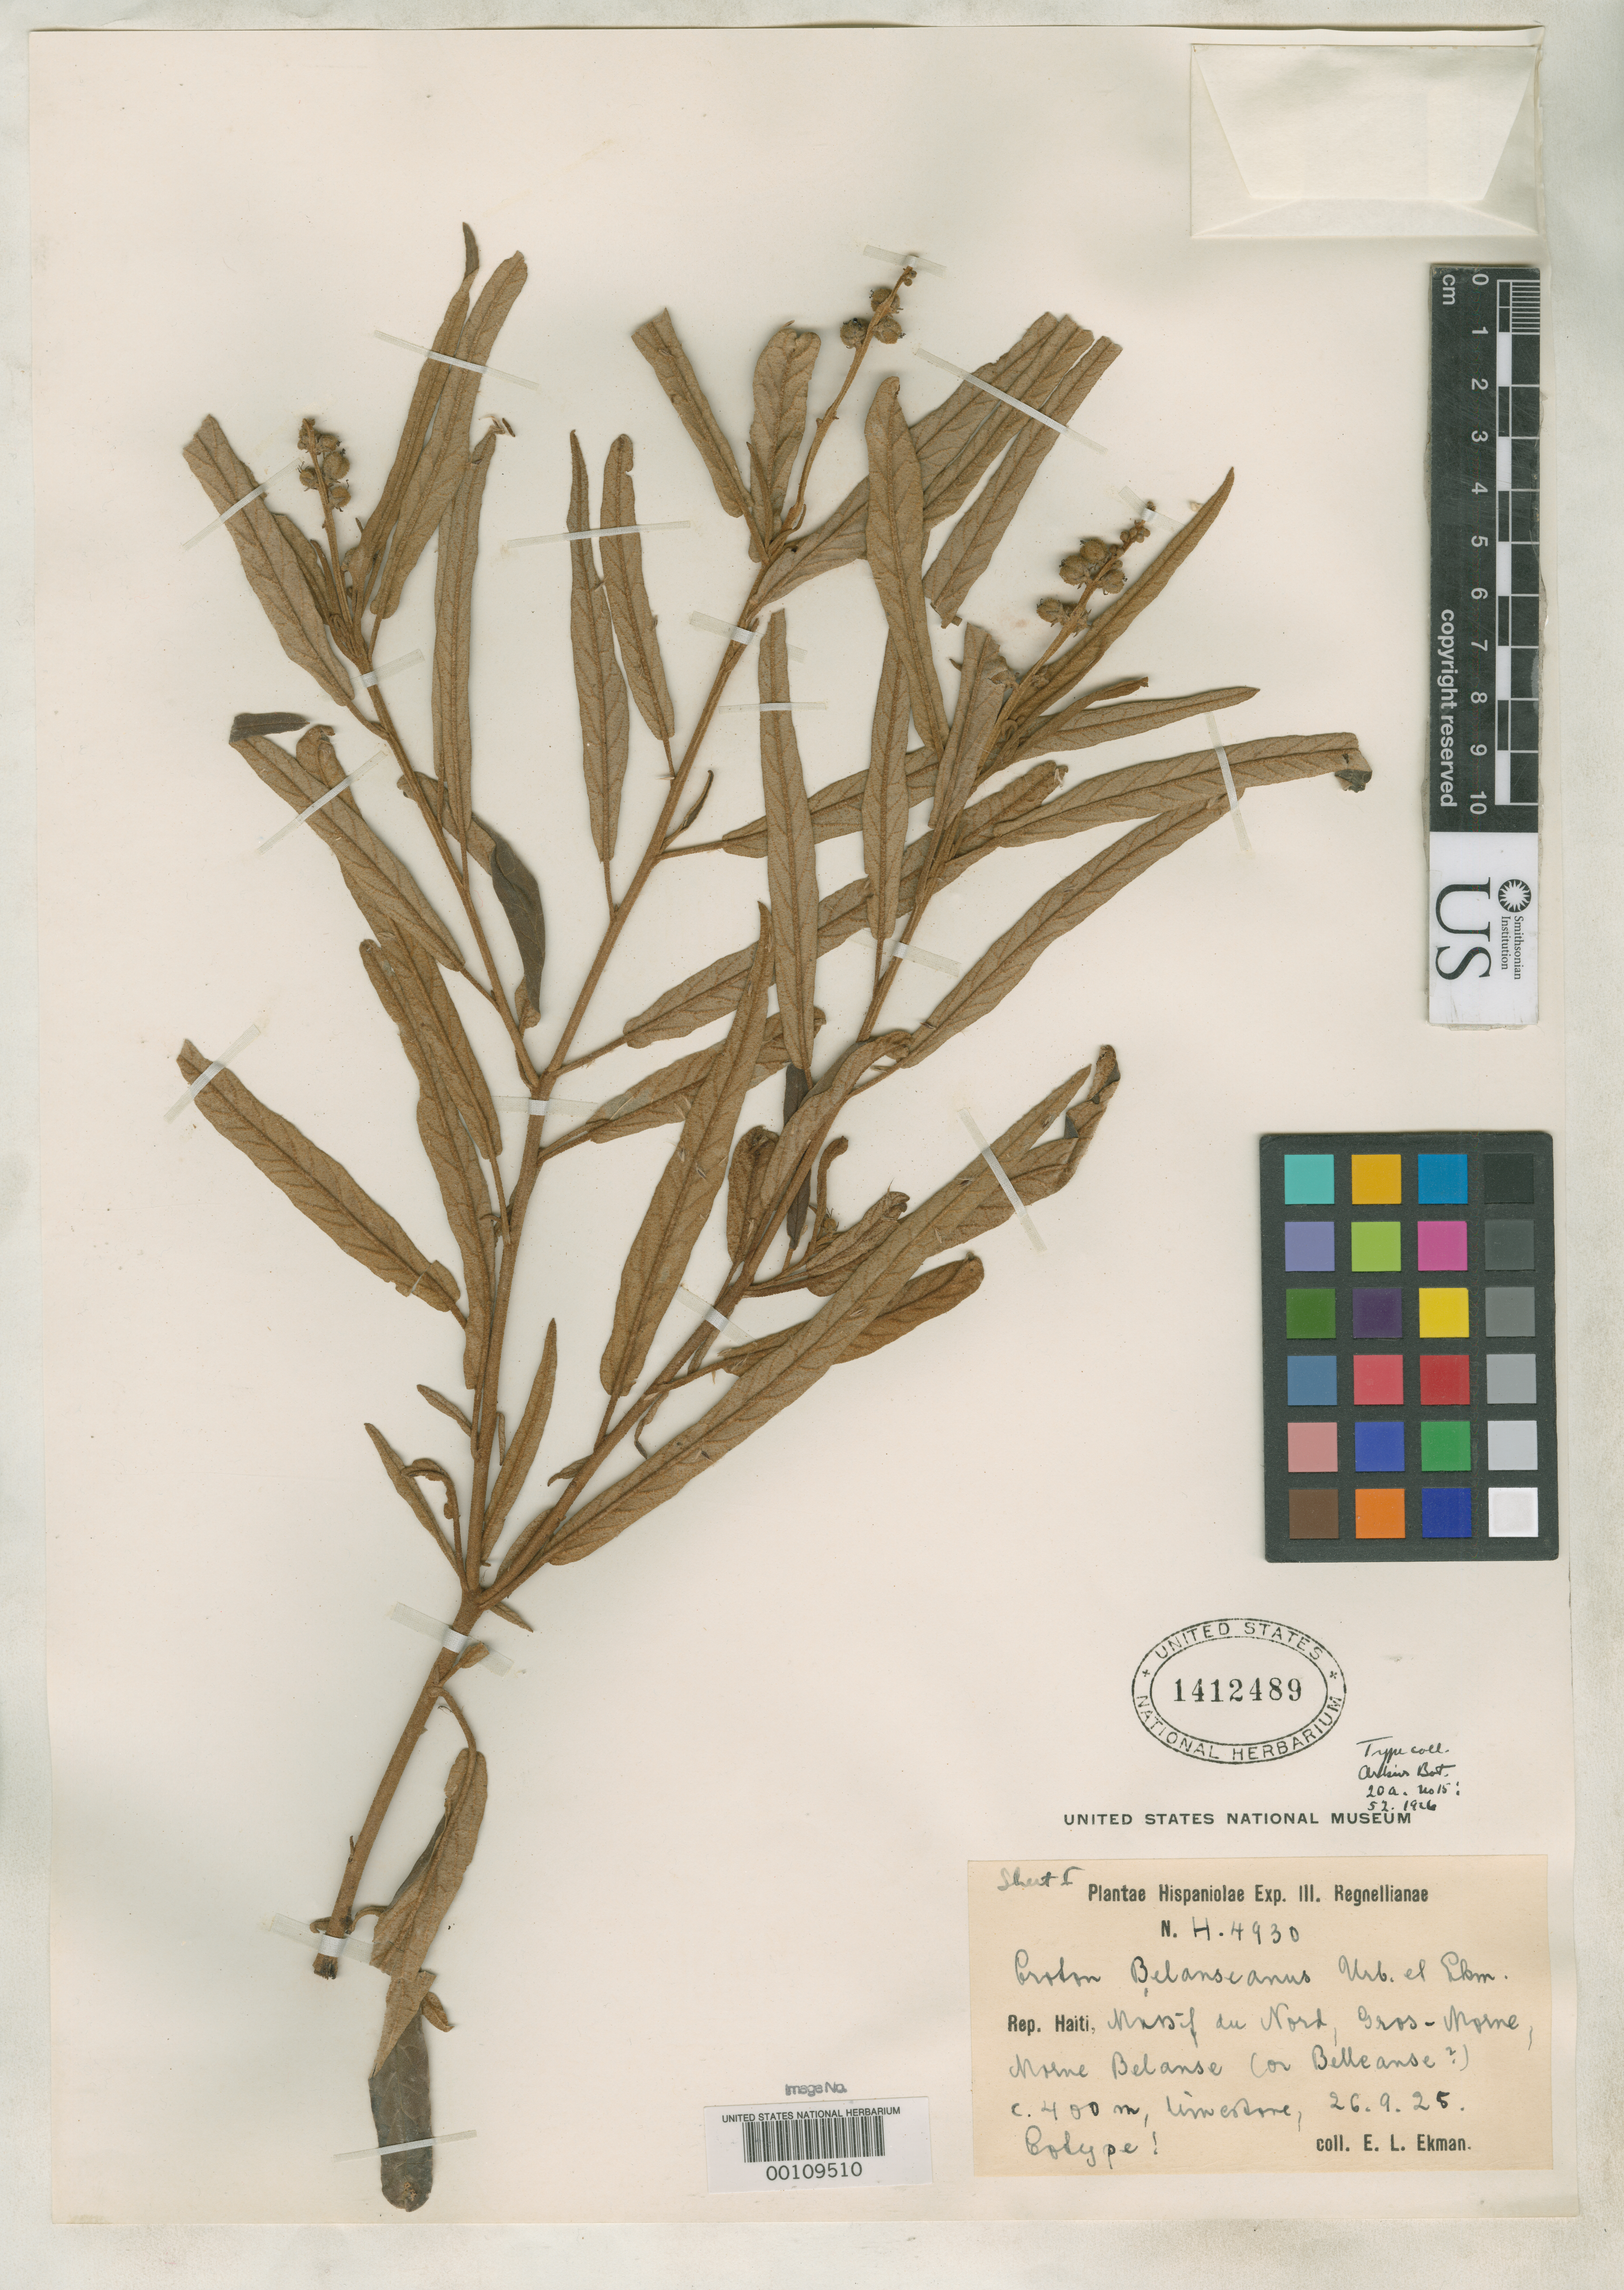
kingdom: Plantae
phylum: Tracheophyta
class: Magnoliopsida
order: Malpighiales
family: Euphorbiaceae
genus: Croton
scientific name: Croton belanseanus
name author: Urb. & Ekman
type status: Isotype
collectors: E. L. Ekman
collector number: H 4930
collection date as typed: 26 Sep 1925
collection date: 1925-09-26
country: Haiti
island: Hispaniola Island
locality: Massif du Nord, Gros Morne, Morne Belanse.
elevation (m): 1400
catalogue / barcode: US 1412489